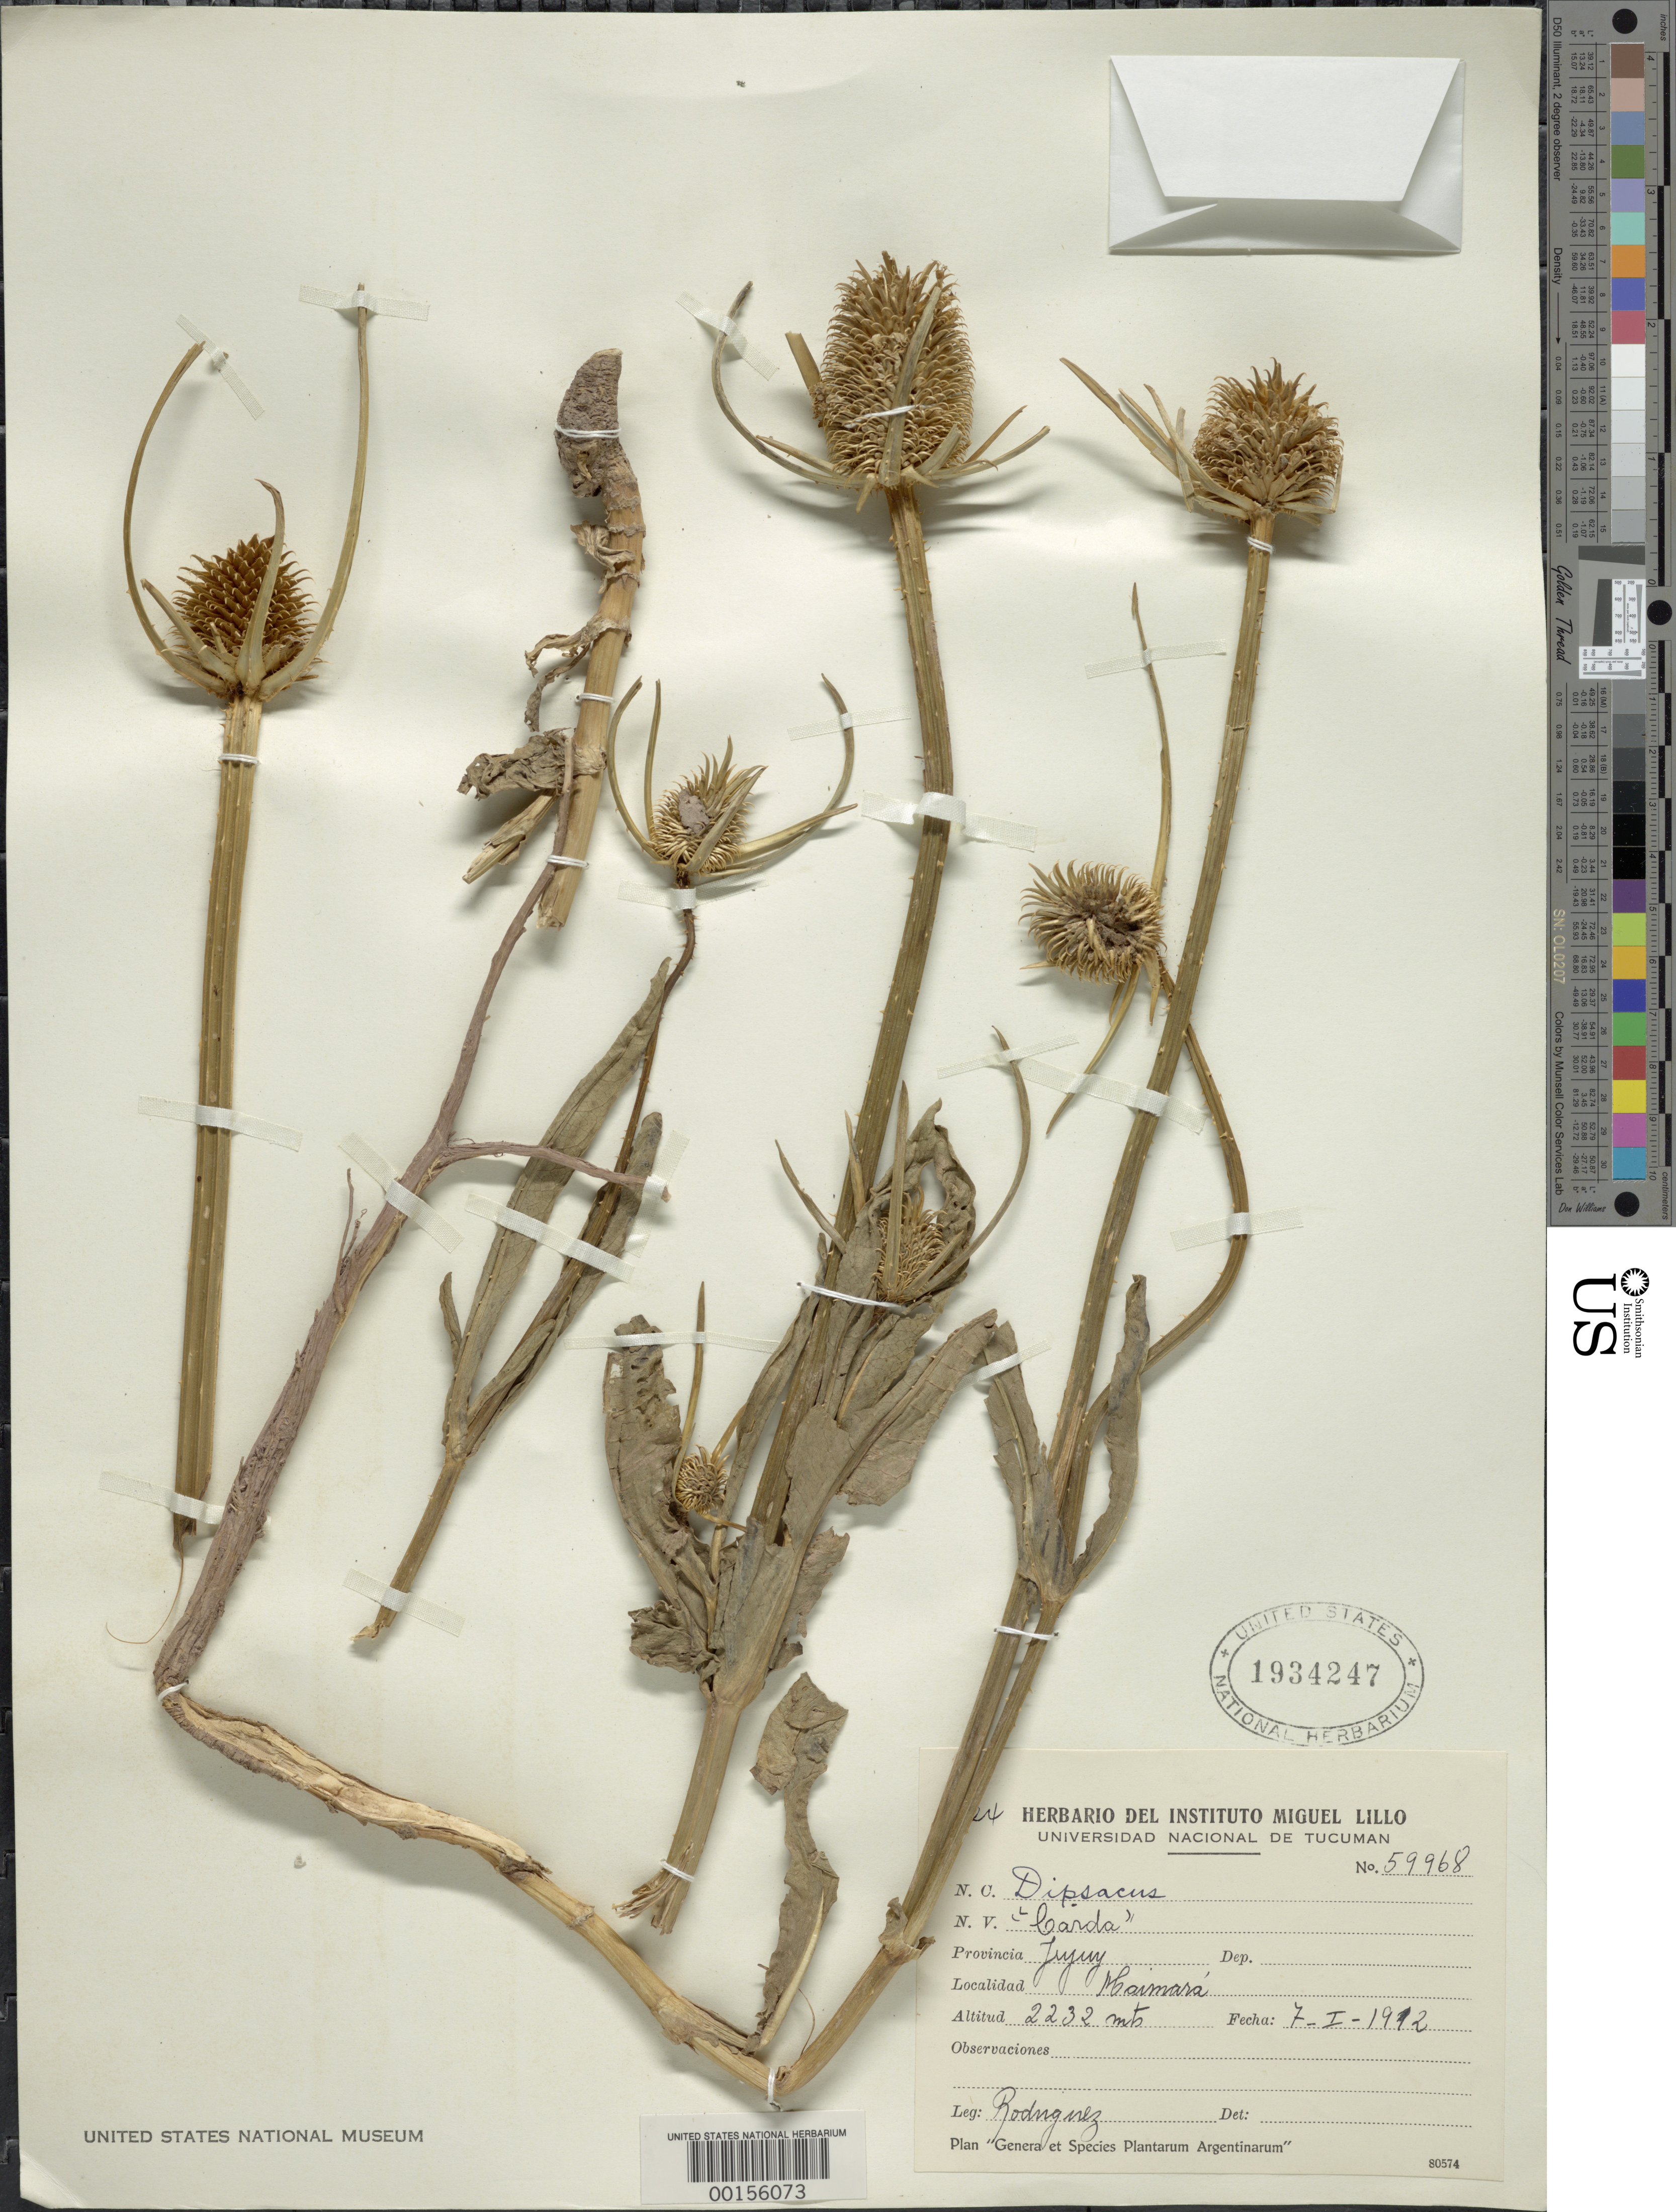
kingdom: Plantae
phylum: Tracheophyta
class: Magnoliopsida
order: Dipsacales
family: Caprifoliaceae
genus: Dipsacus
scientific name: Dipsacus sylvestris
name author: Huds.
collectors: -. Rodrignez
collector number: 59968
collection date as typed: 07 Jan 1912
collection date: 1912-01-07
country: Argentina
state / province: Jujuy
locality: Maimara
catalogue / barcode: US 1934247